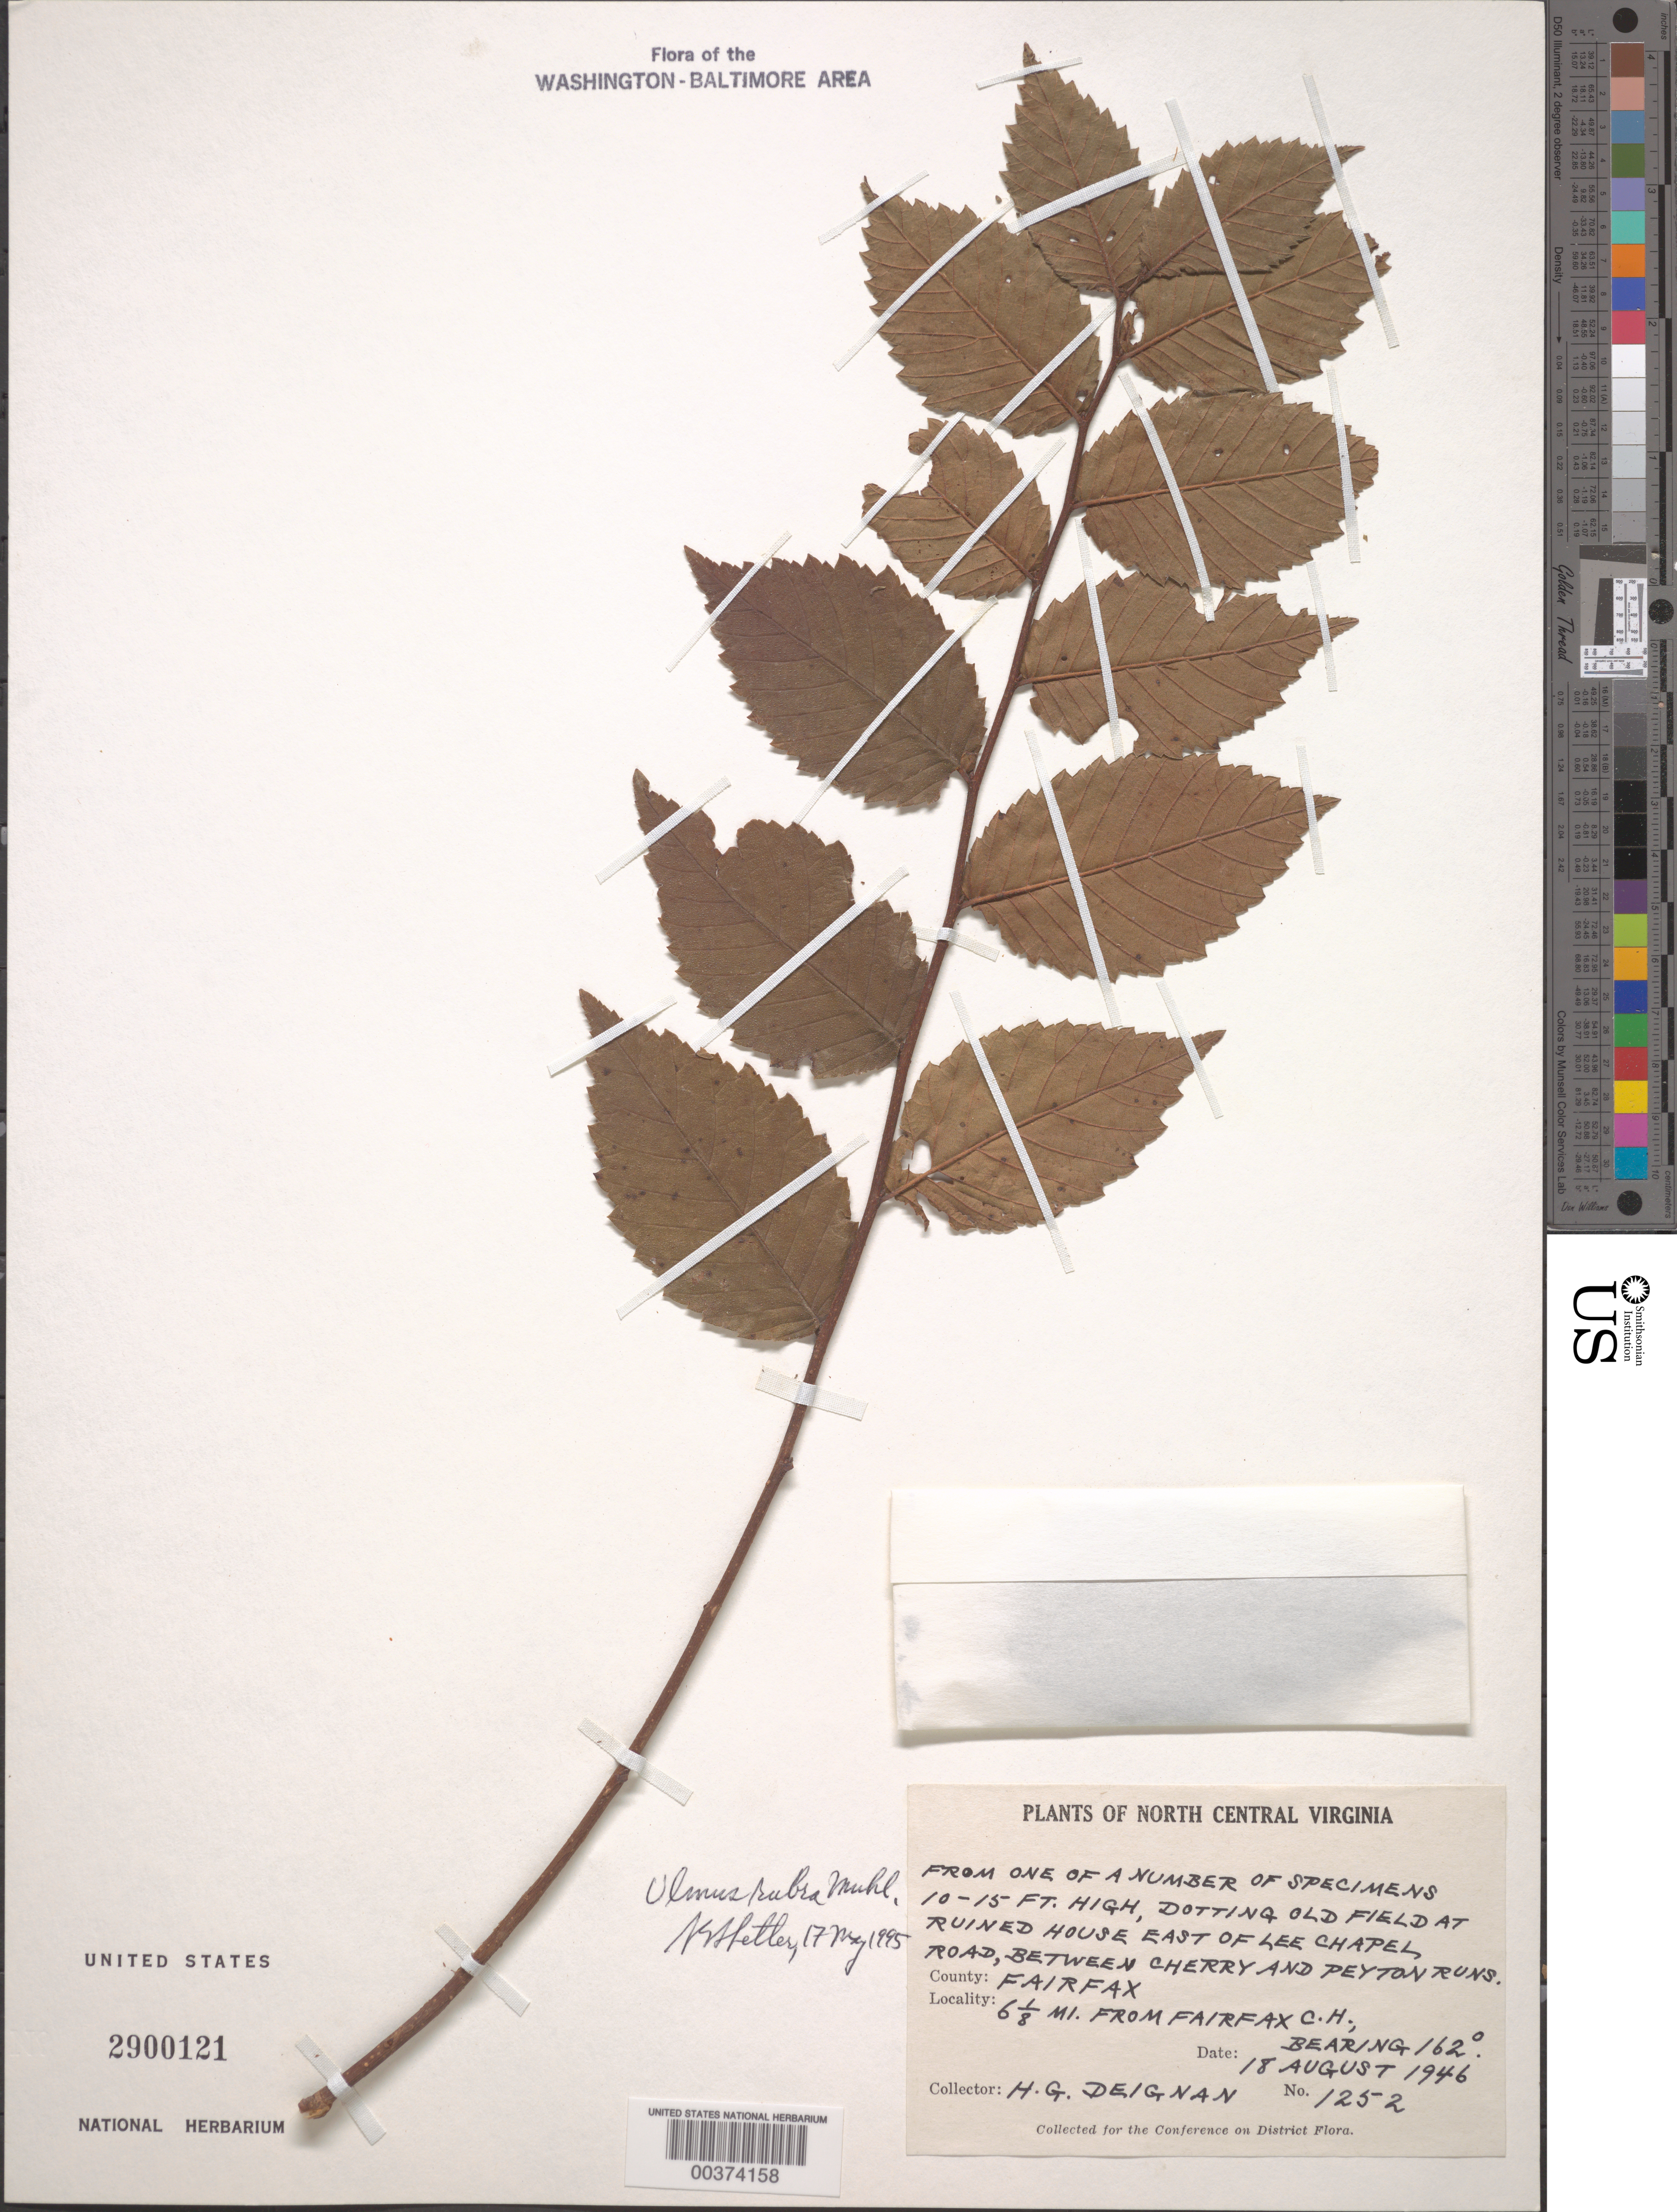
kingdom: Plantae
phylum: Tracheophyta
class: Magnoliopsida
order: Rosales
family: Ulmaceae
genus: Ulmus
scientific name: Ulmus rubra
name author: Muhl.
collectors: H. Deignan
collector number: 1252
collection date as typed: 18 Aug 1946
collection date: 1946-08-18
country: United States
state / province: Virginia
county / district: Fairfax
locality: East of Lee Chapel Road, between Cherry and Peyton Runs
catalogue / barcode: US 2900121